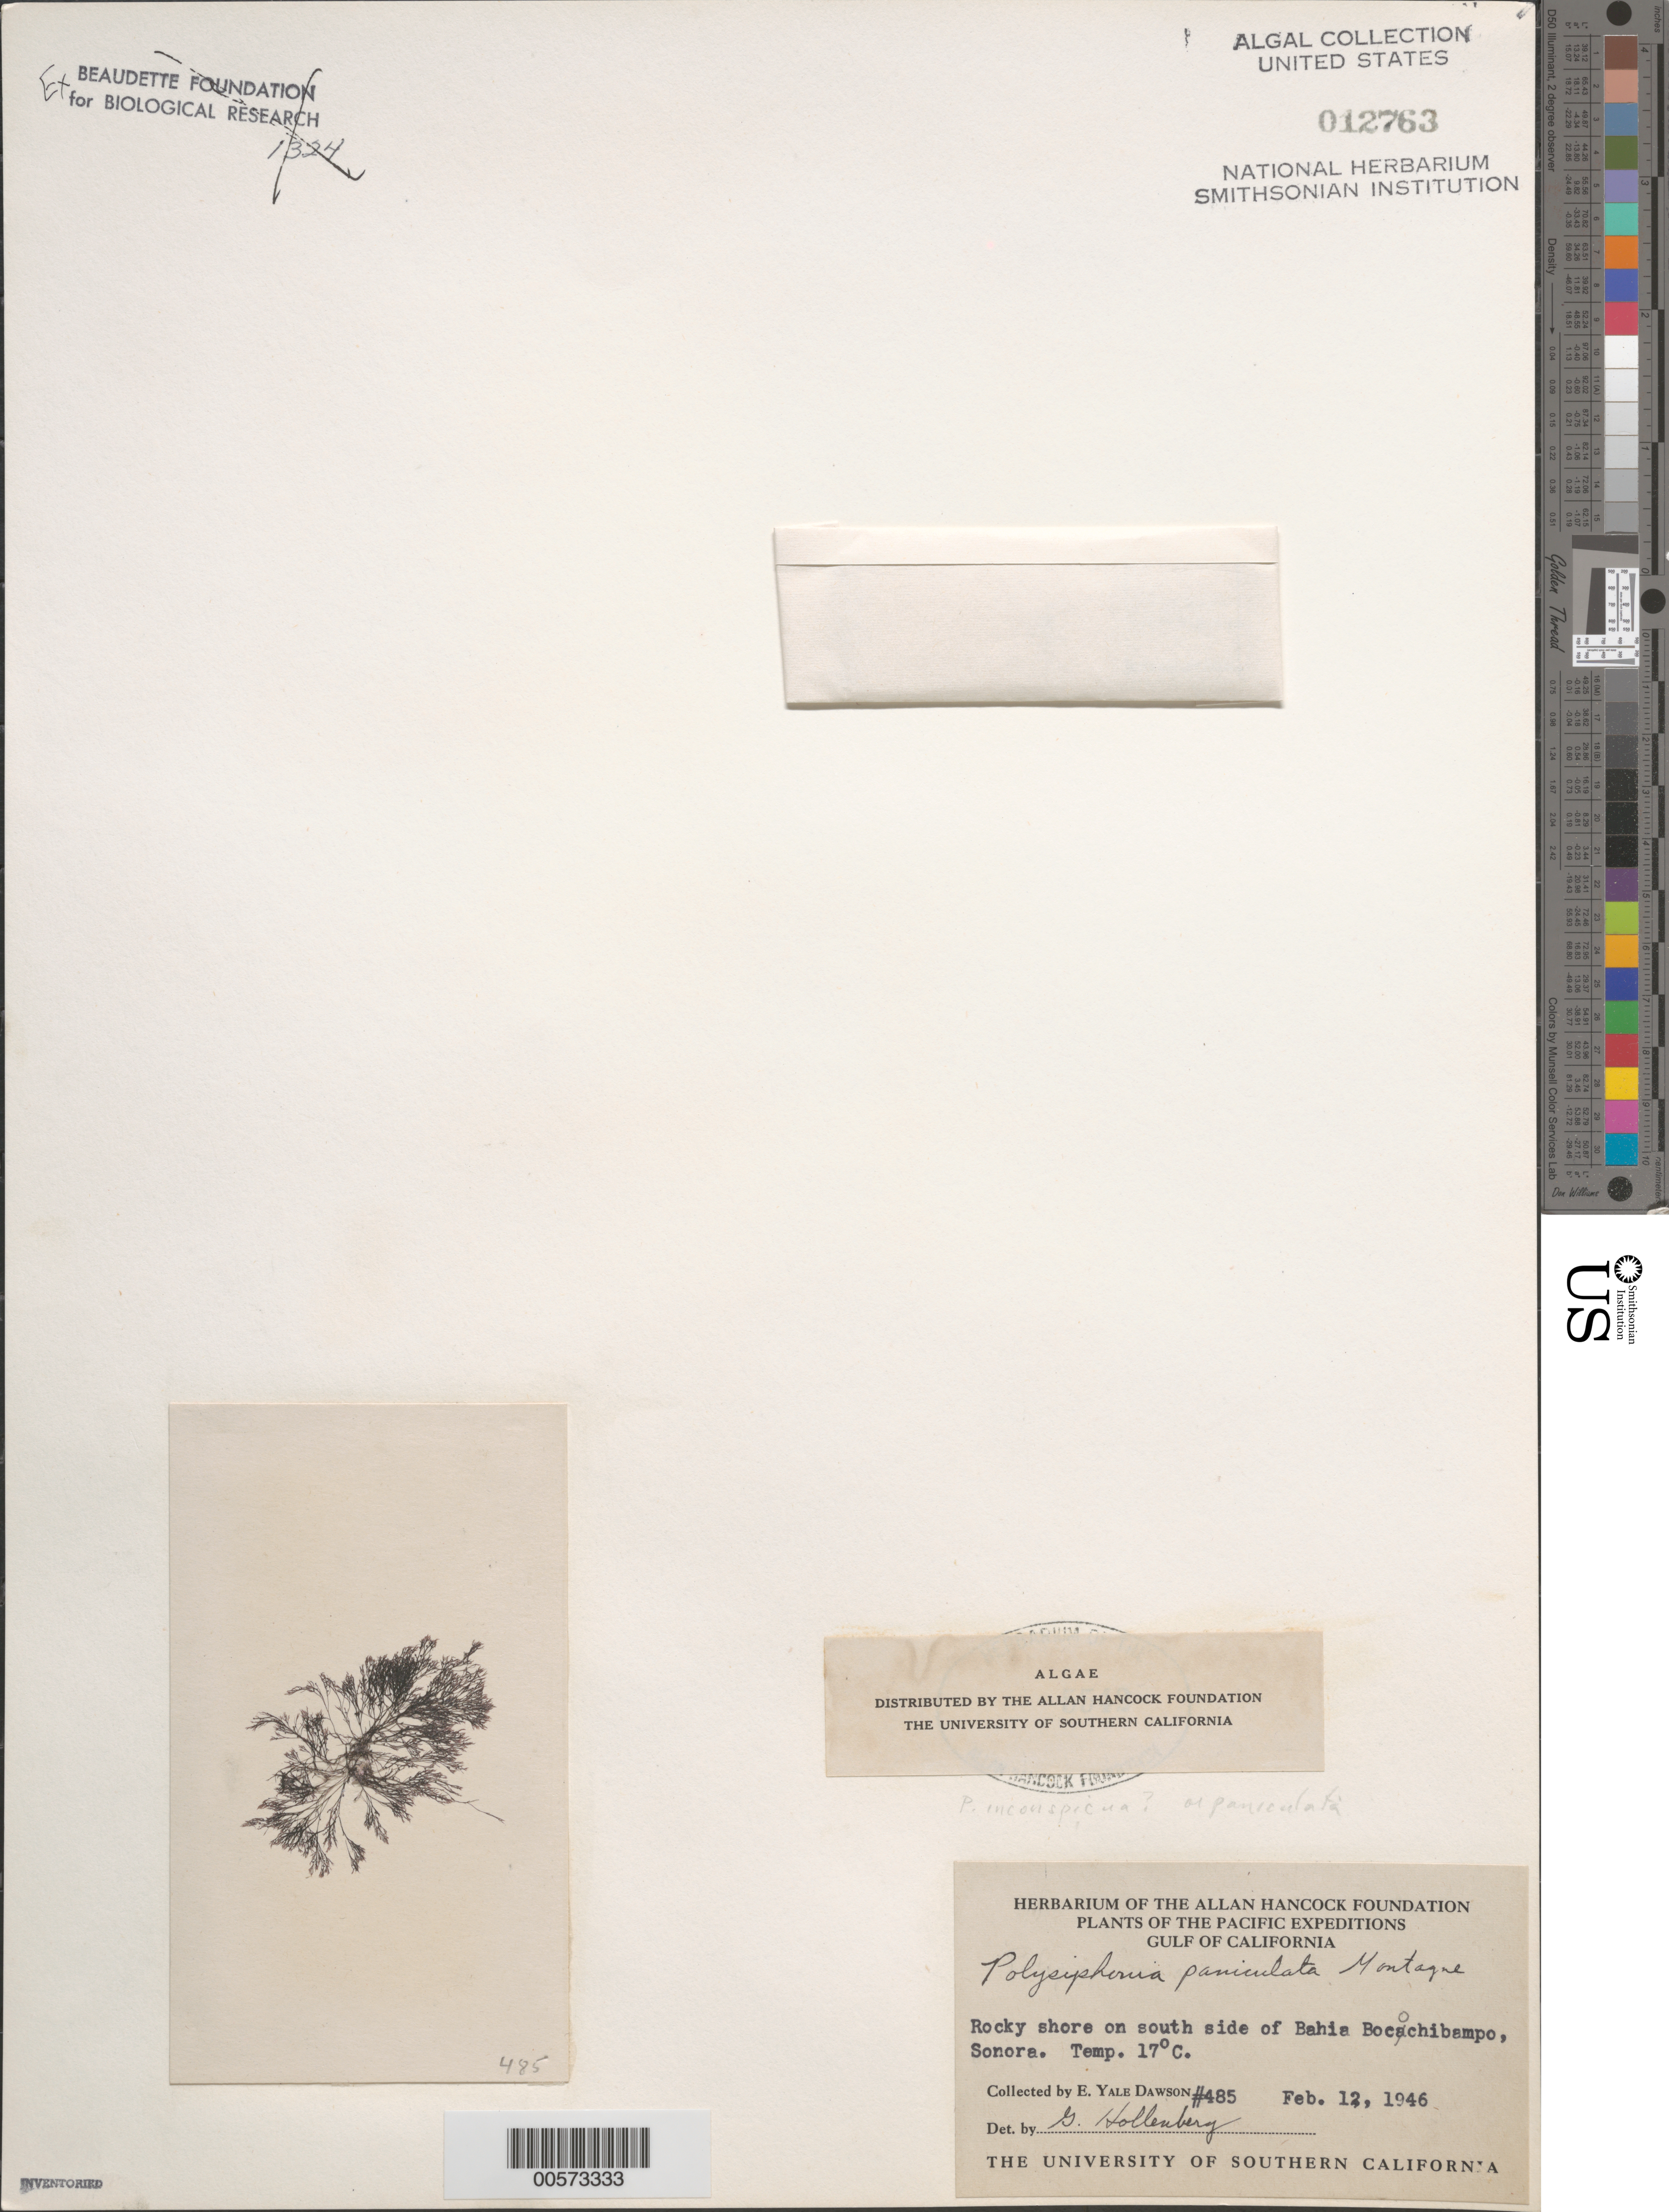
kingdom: Plantae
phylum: Rhodophyta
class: Florideophyceae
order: Ceramiales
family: Rhodomelaceae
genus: Eutrichosiphonia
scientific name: Eutrichosiphonia paniculata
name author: (Mont.) D.E.Bustamante & T.O. Cho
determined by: Algae name updating Project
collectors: E. Y. Dawson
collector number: EYD 485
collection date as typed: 12 Feb 1946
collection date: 1946-02-12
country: Mexico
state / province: Sonora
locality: Bahia Bocochibampo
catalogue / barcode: US 12763